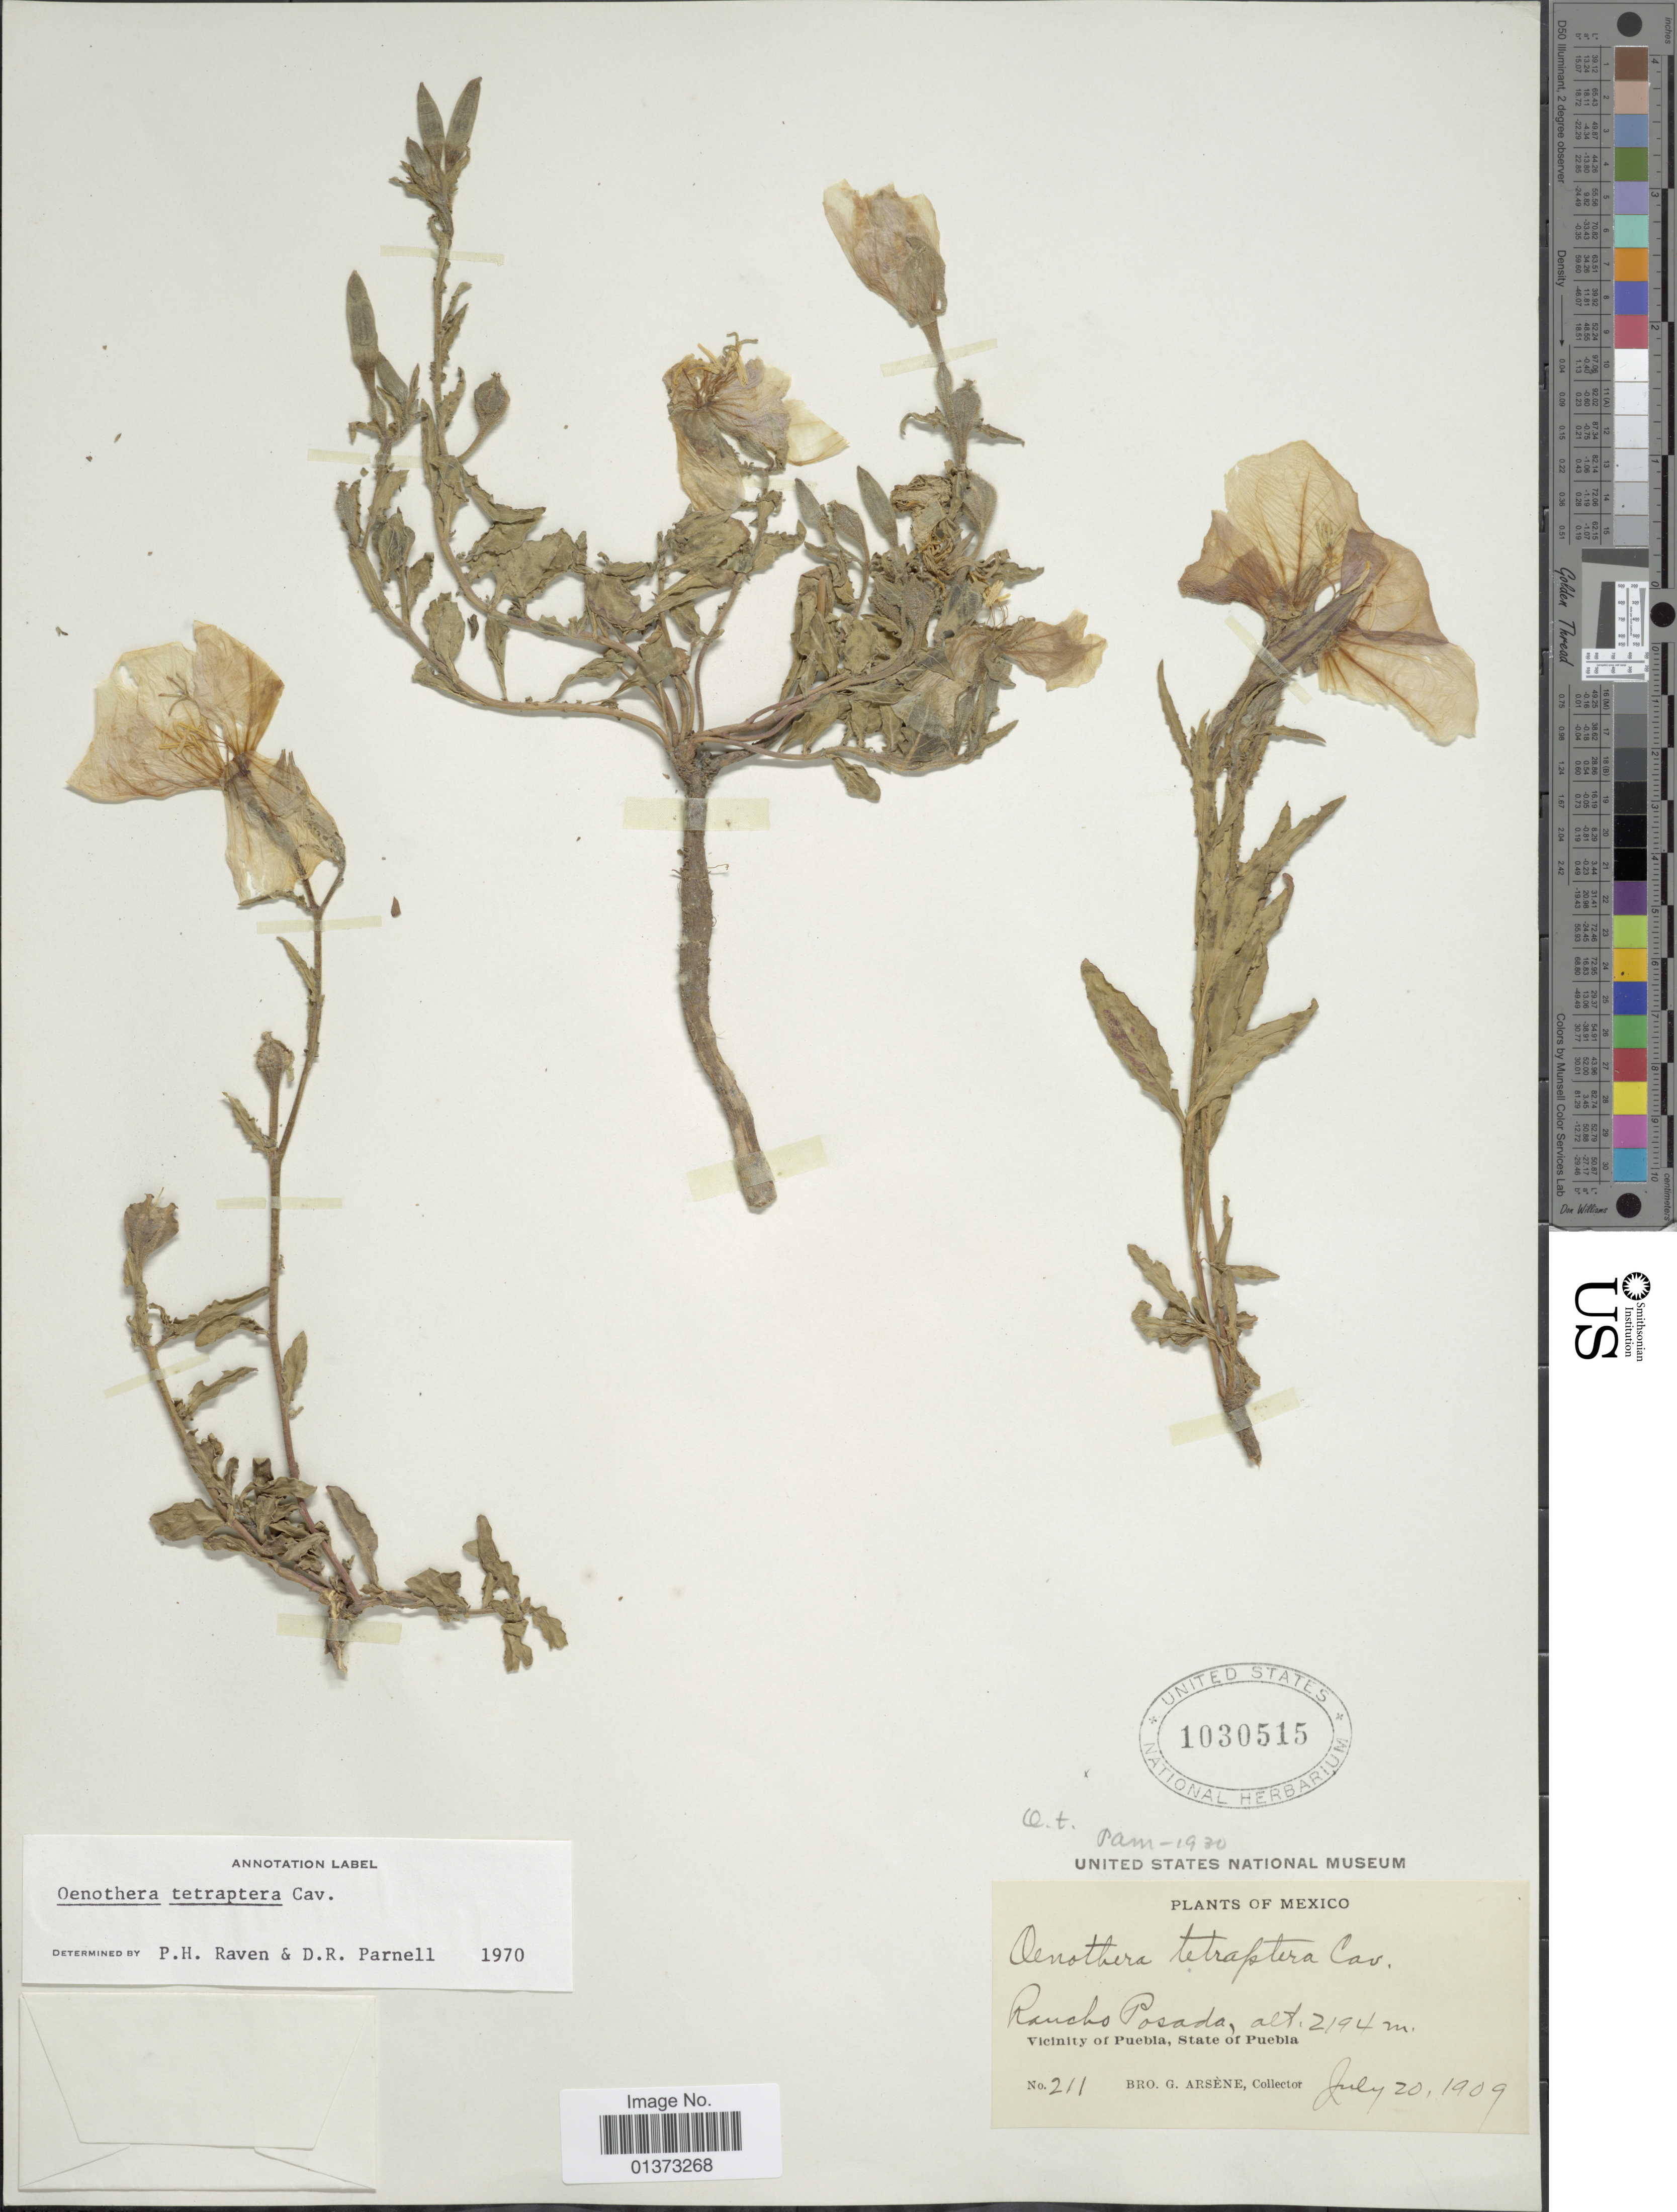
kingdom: Plantae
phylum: Tracheophyta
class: Magnoliopsida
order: Myrtales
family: Onagraceae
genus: Oenothera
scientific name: Oenothera tetraptera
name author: Cav.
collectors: Bro. G. Arsène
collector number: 211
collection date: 1909-07-20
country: Mexico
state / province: Puebla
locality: Rancho Posada, Vicinity of Puebla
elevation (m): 2194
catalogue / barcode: US 1030515